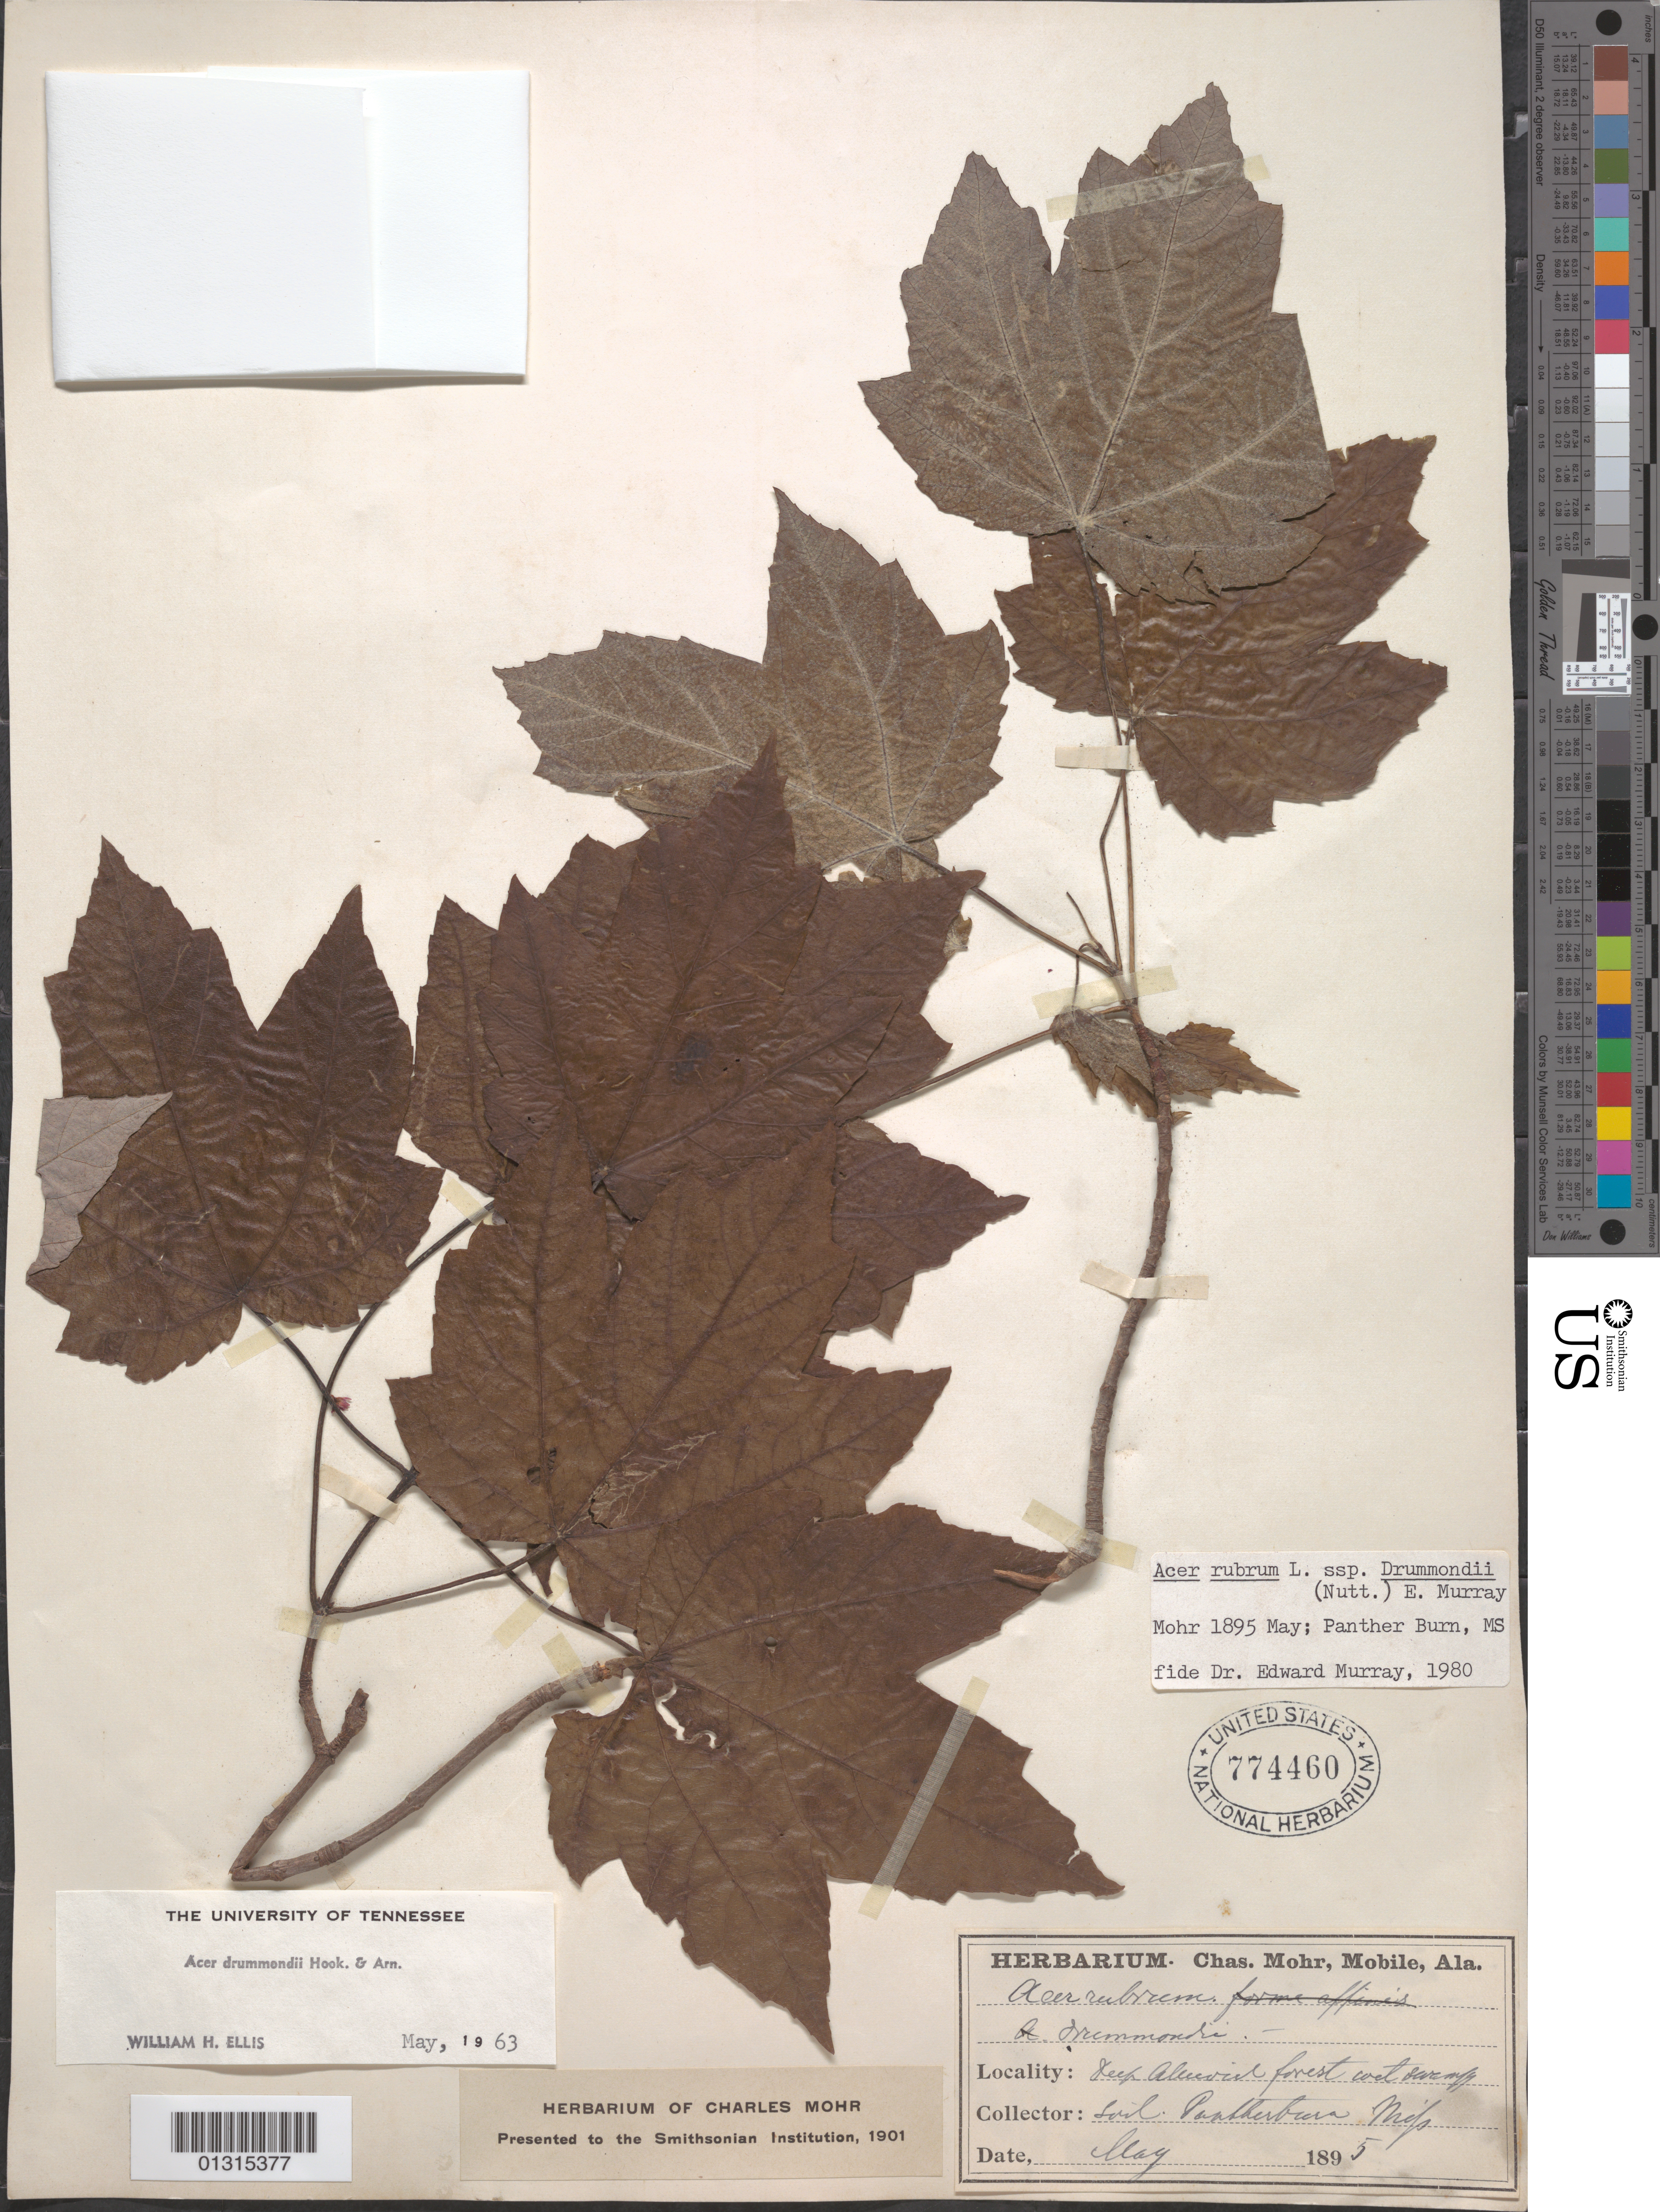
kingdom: Plantae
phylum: Tracheophyta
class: Magnoliopsida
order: Sapindales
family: Sapindaceae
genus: Acer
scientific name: Acer rubrum var. drummondi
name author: (Hook. & Arn. ex Nutt.) Sarg.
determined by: Murray, Edward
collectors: ex herb. C. Mohr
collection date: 1895-05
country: United States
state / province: Mississippi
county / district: Sharkey County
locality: Panther Burn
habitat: Deep alluvial forest, wet swamp soil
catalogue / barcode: US 774460